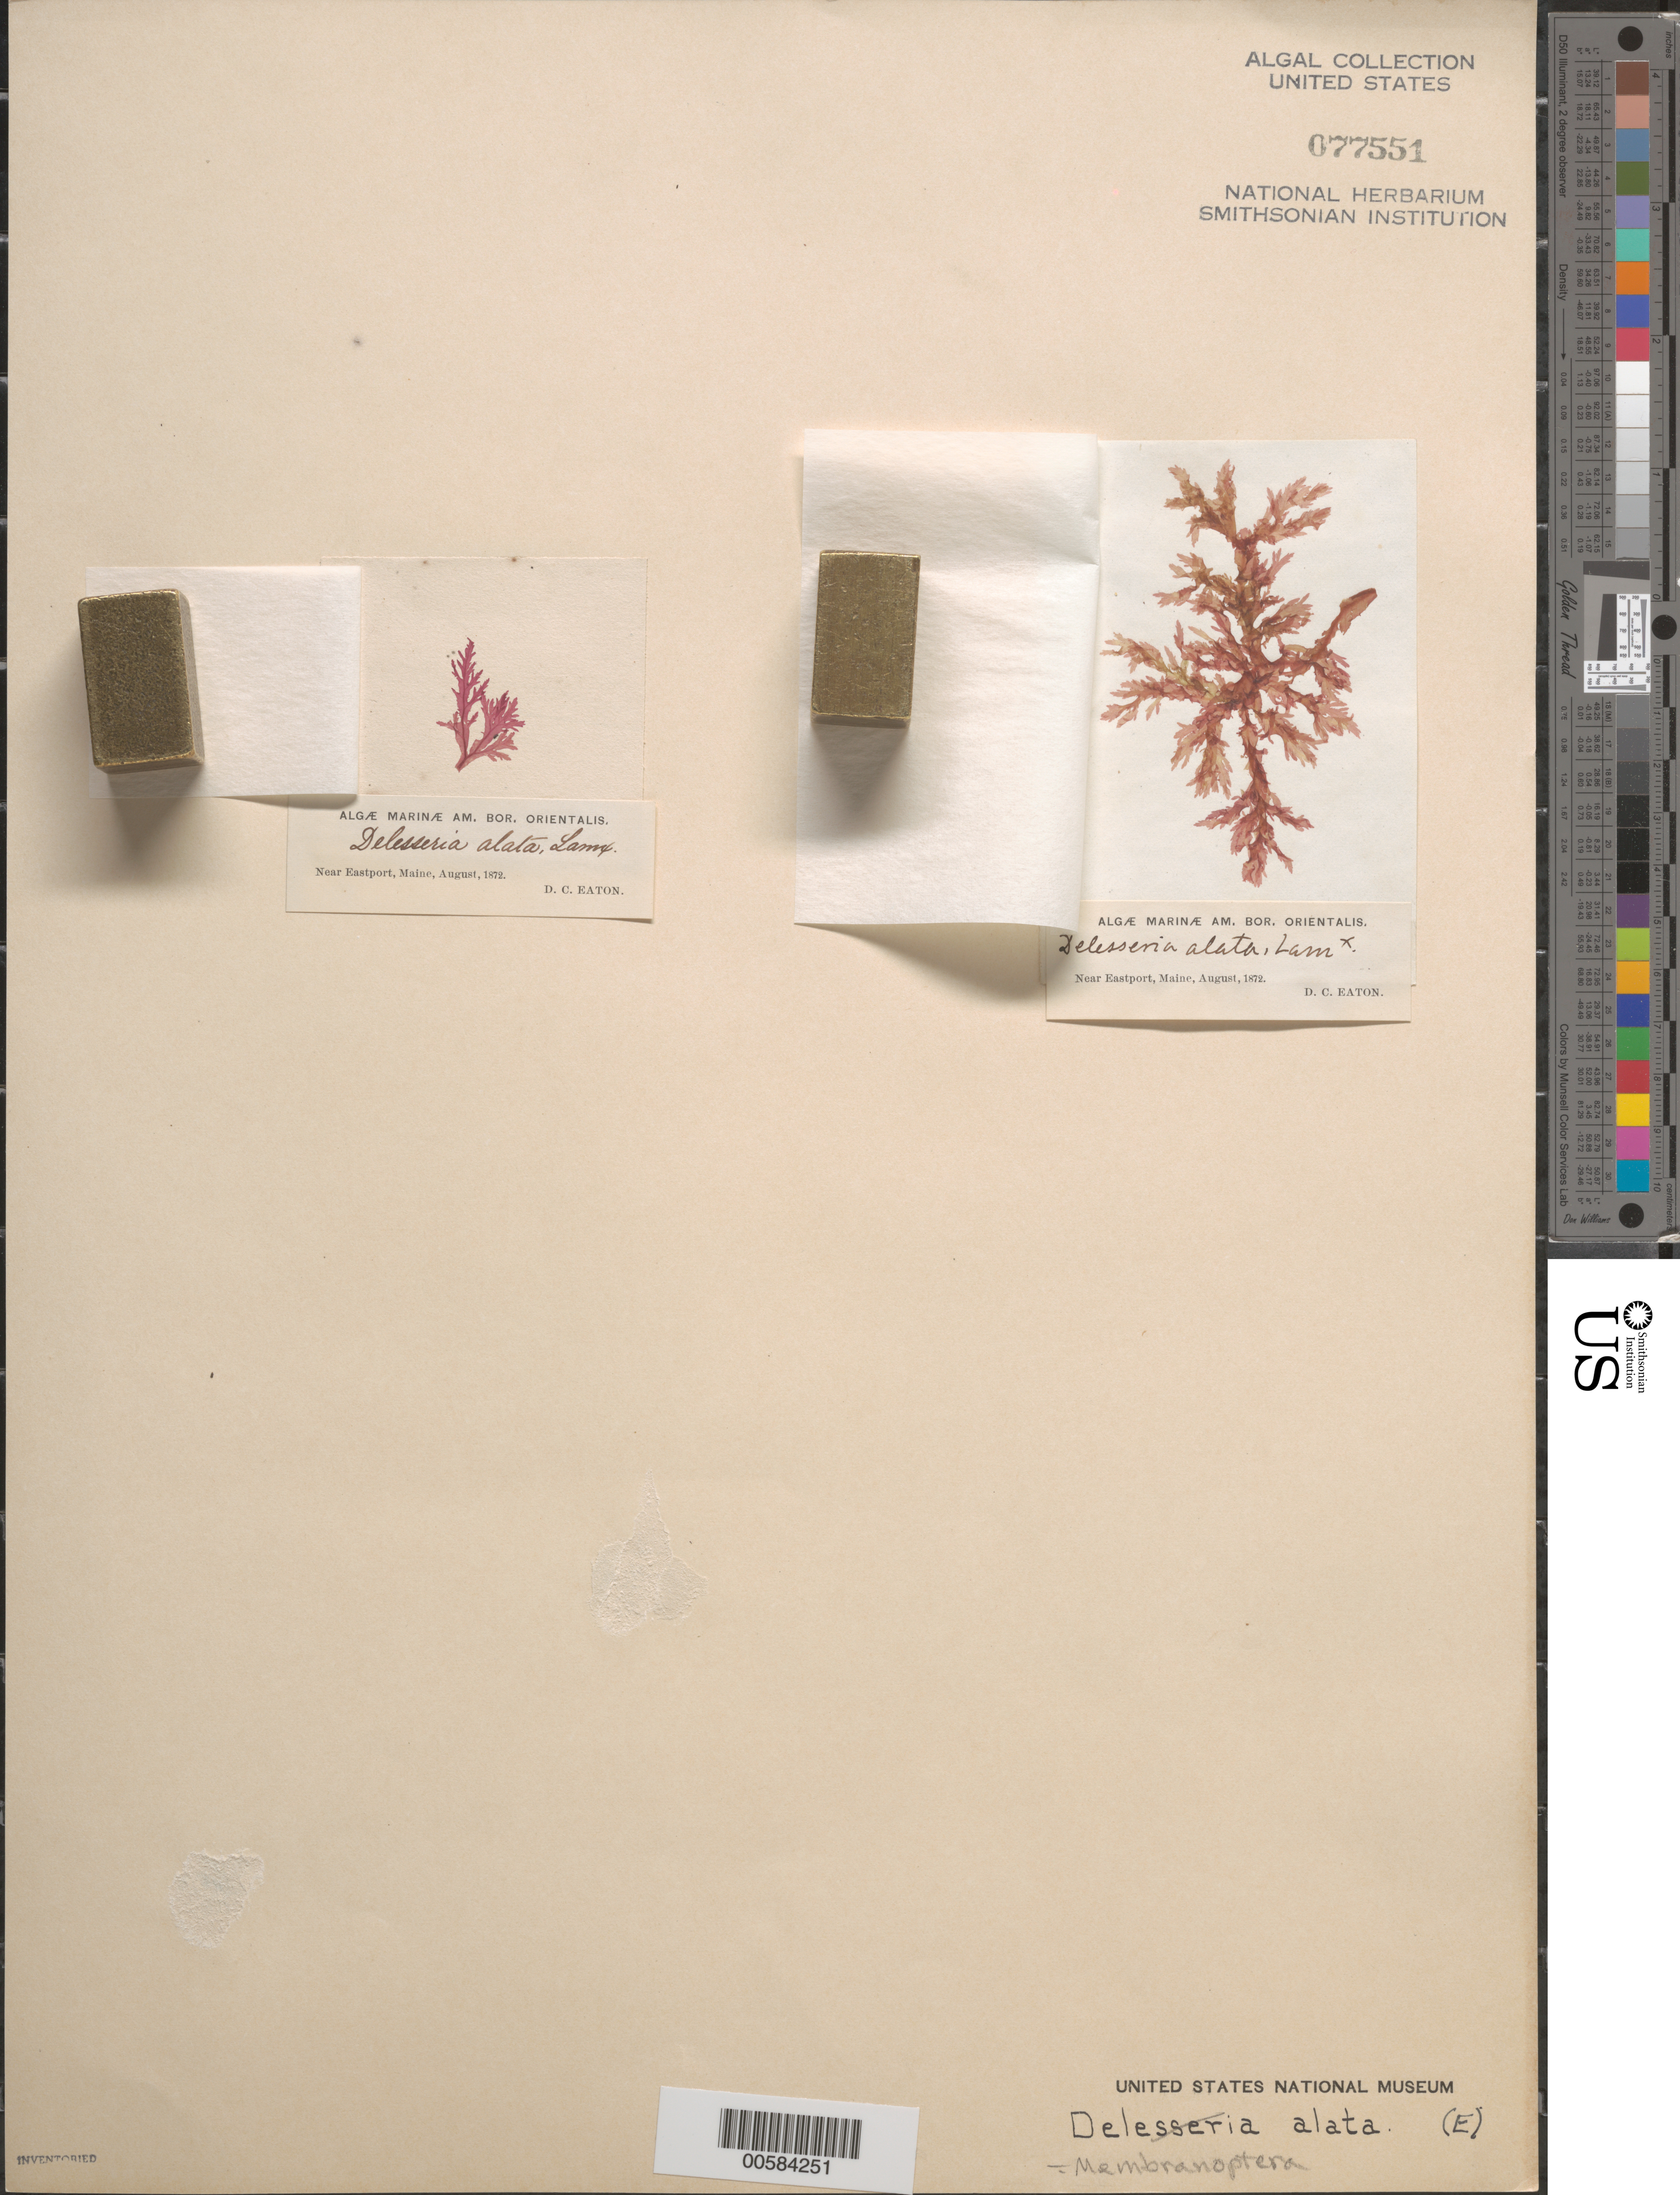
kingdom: Plantae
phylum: Rhodophyta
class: Florideophyceae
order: Ceramiales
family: Delesseriaceae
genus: Membranoptera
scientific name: Membranoptera alata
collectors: D. C. Eaton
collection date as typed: Aug 1872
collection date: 1872-08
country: United States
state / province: Maine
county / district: Washington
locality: Near Eastport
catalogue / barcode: US 77551